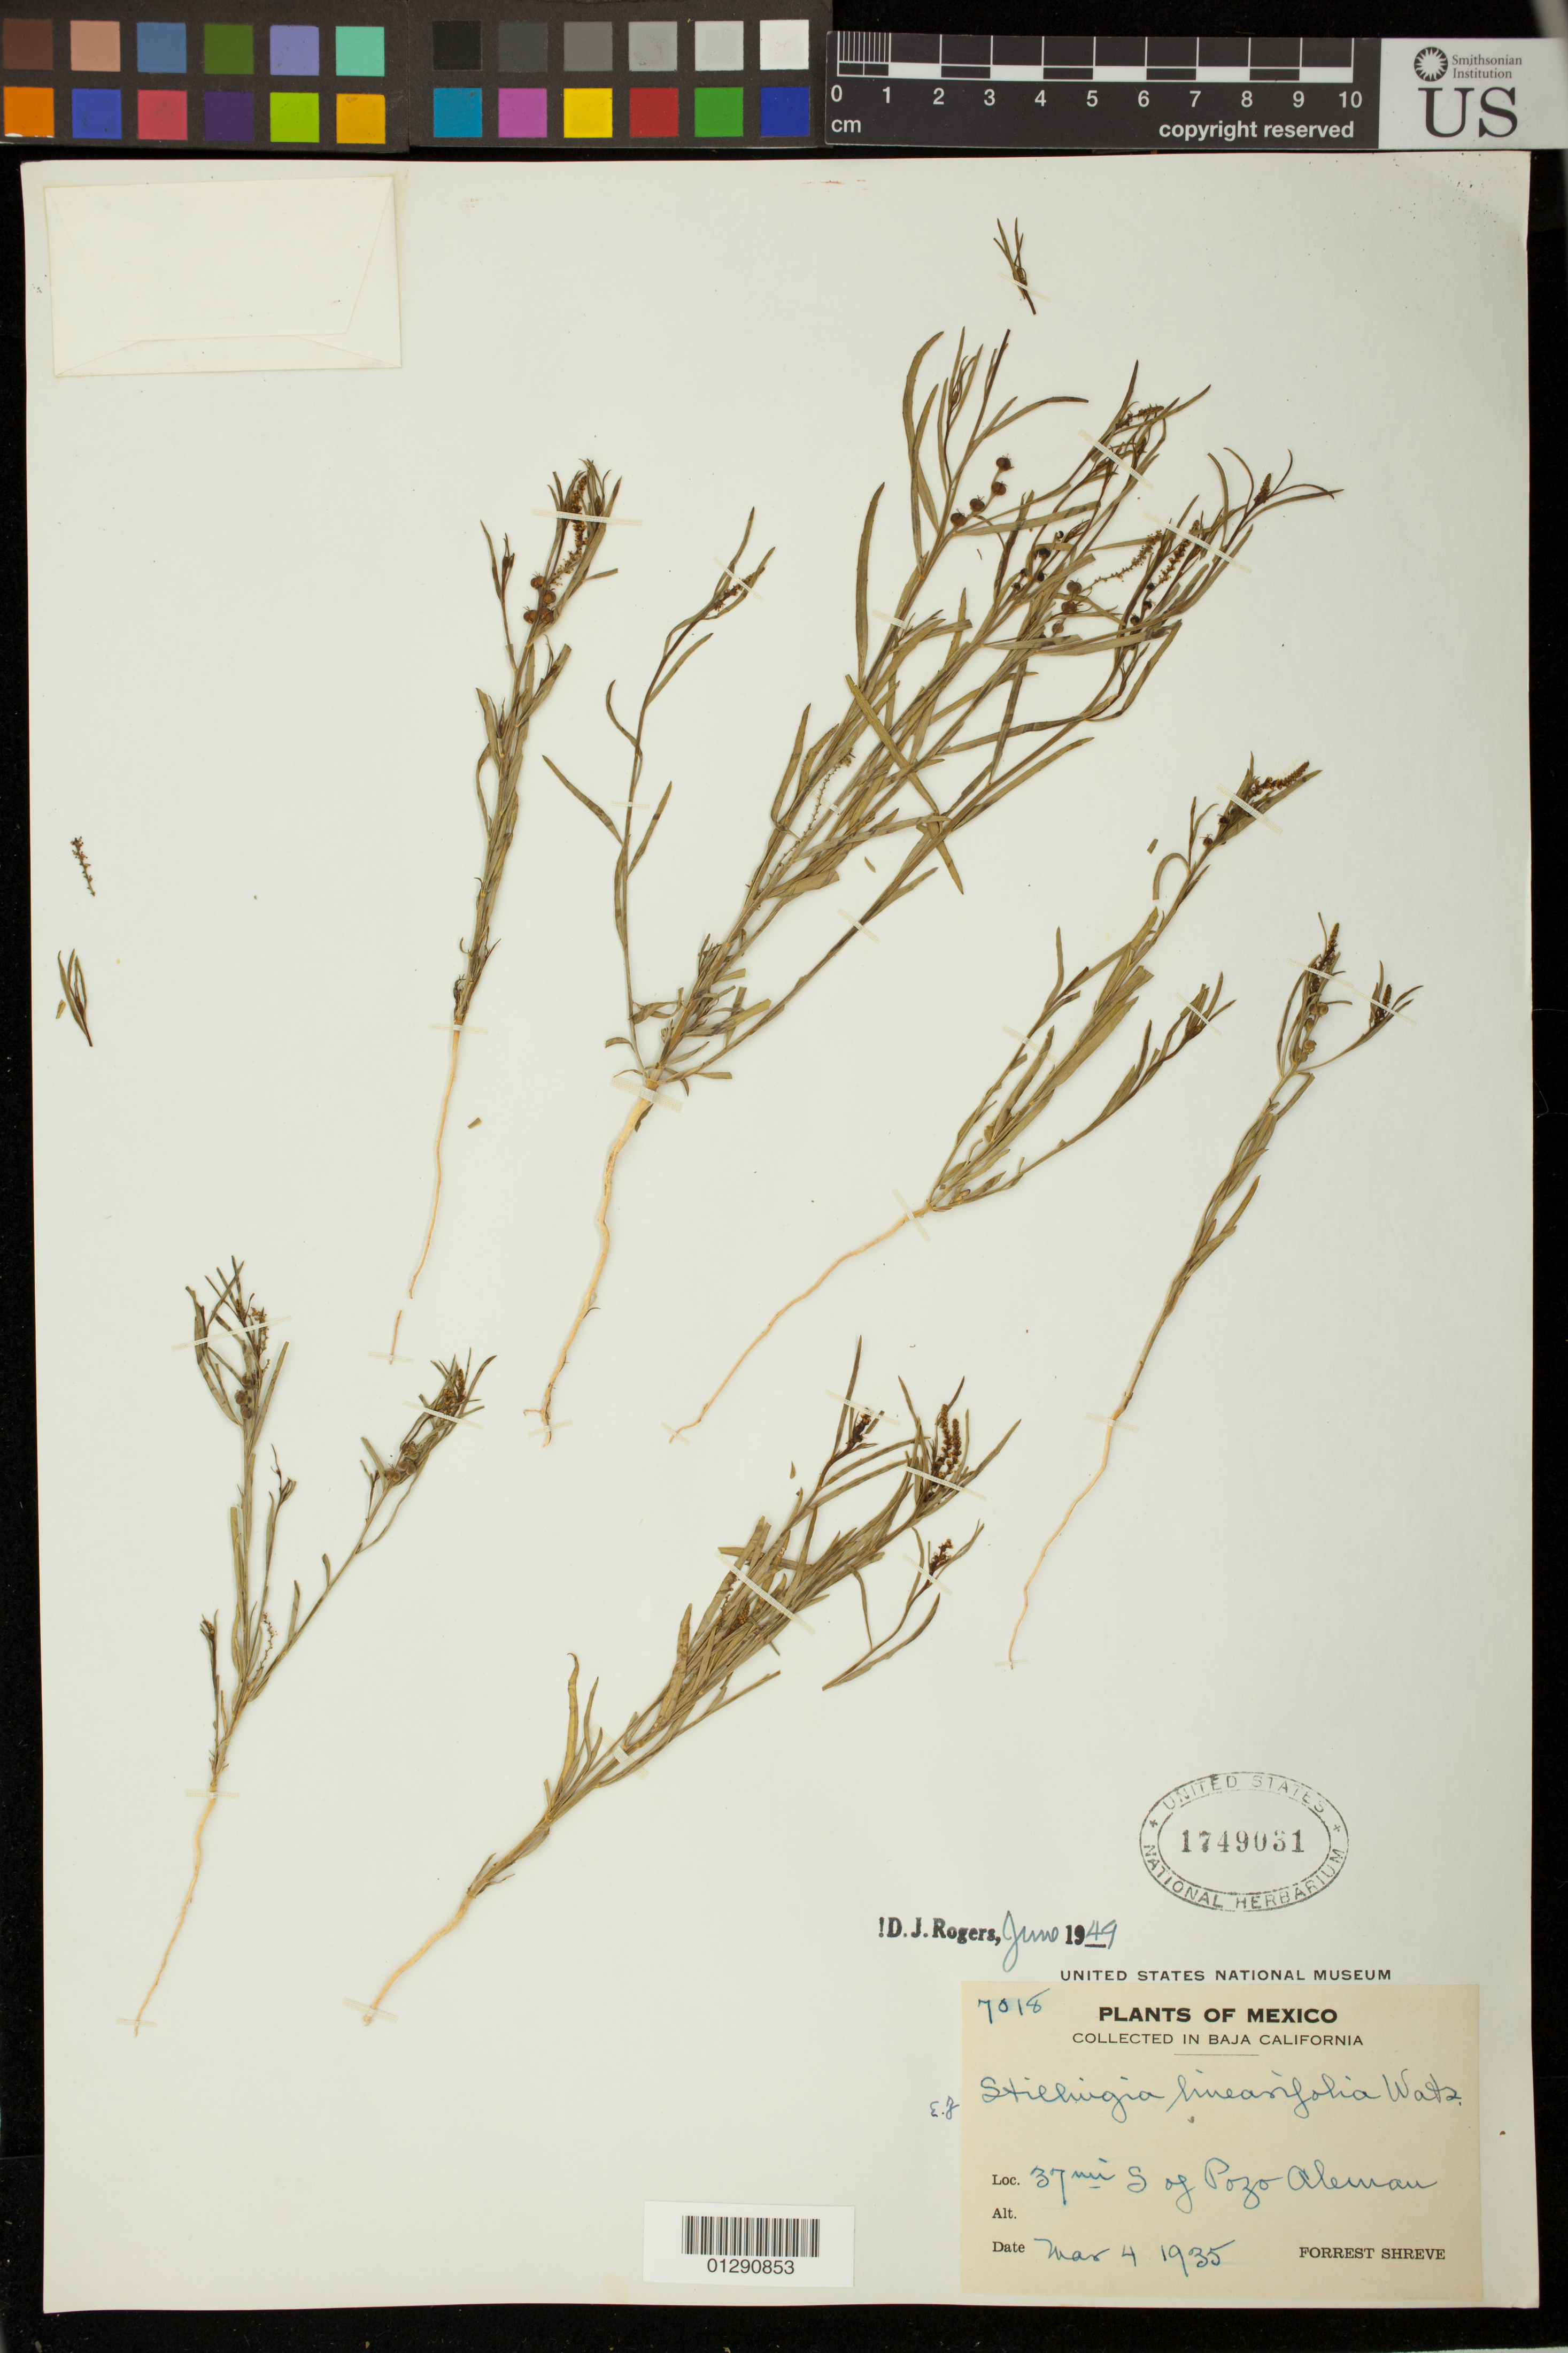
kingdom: Plantae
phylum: Tracheophyta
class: Magnoliopsida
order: Malpighiales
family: Euphorbiaceae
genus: Stillingia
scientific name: Stillingia linearifolia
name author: S. Watson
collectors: F. Shreve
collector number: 7018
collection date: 1935-03-04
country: Mexico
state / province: Baja California Sur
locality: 37 mi S of Pozo Aleman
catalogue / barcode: US 1749031